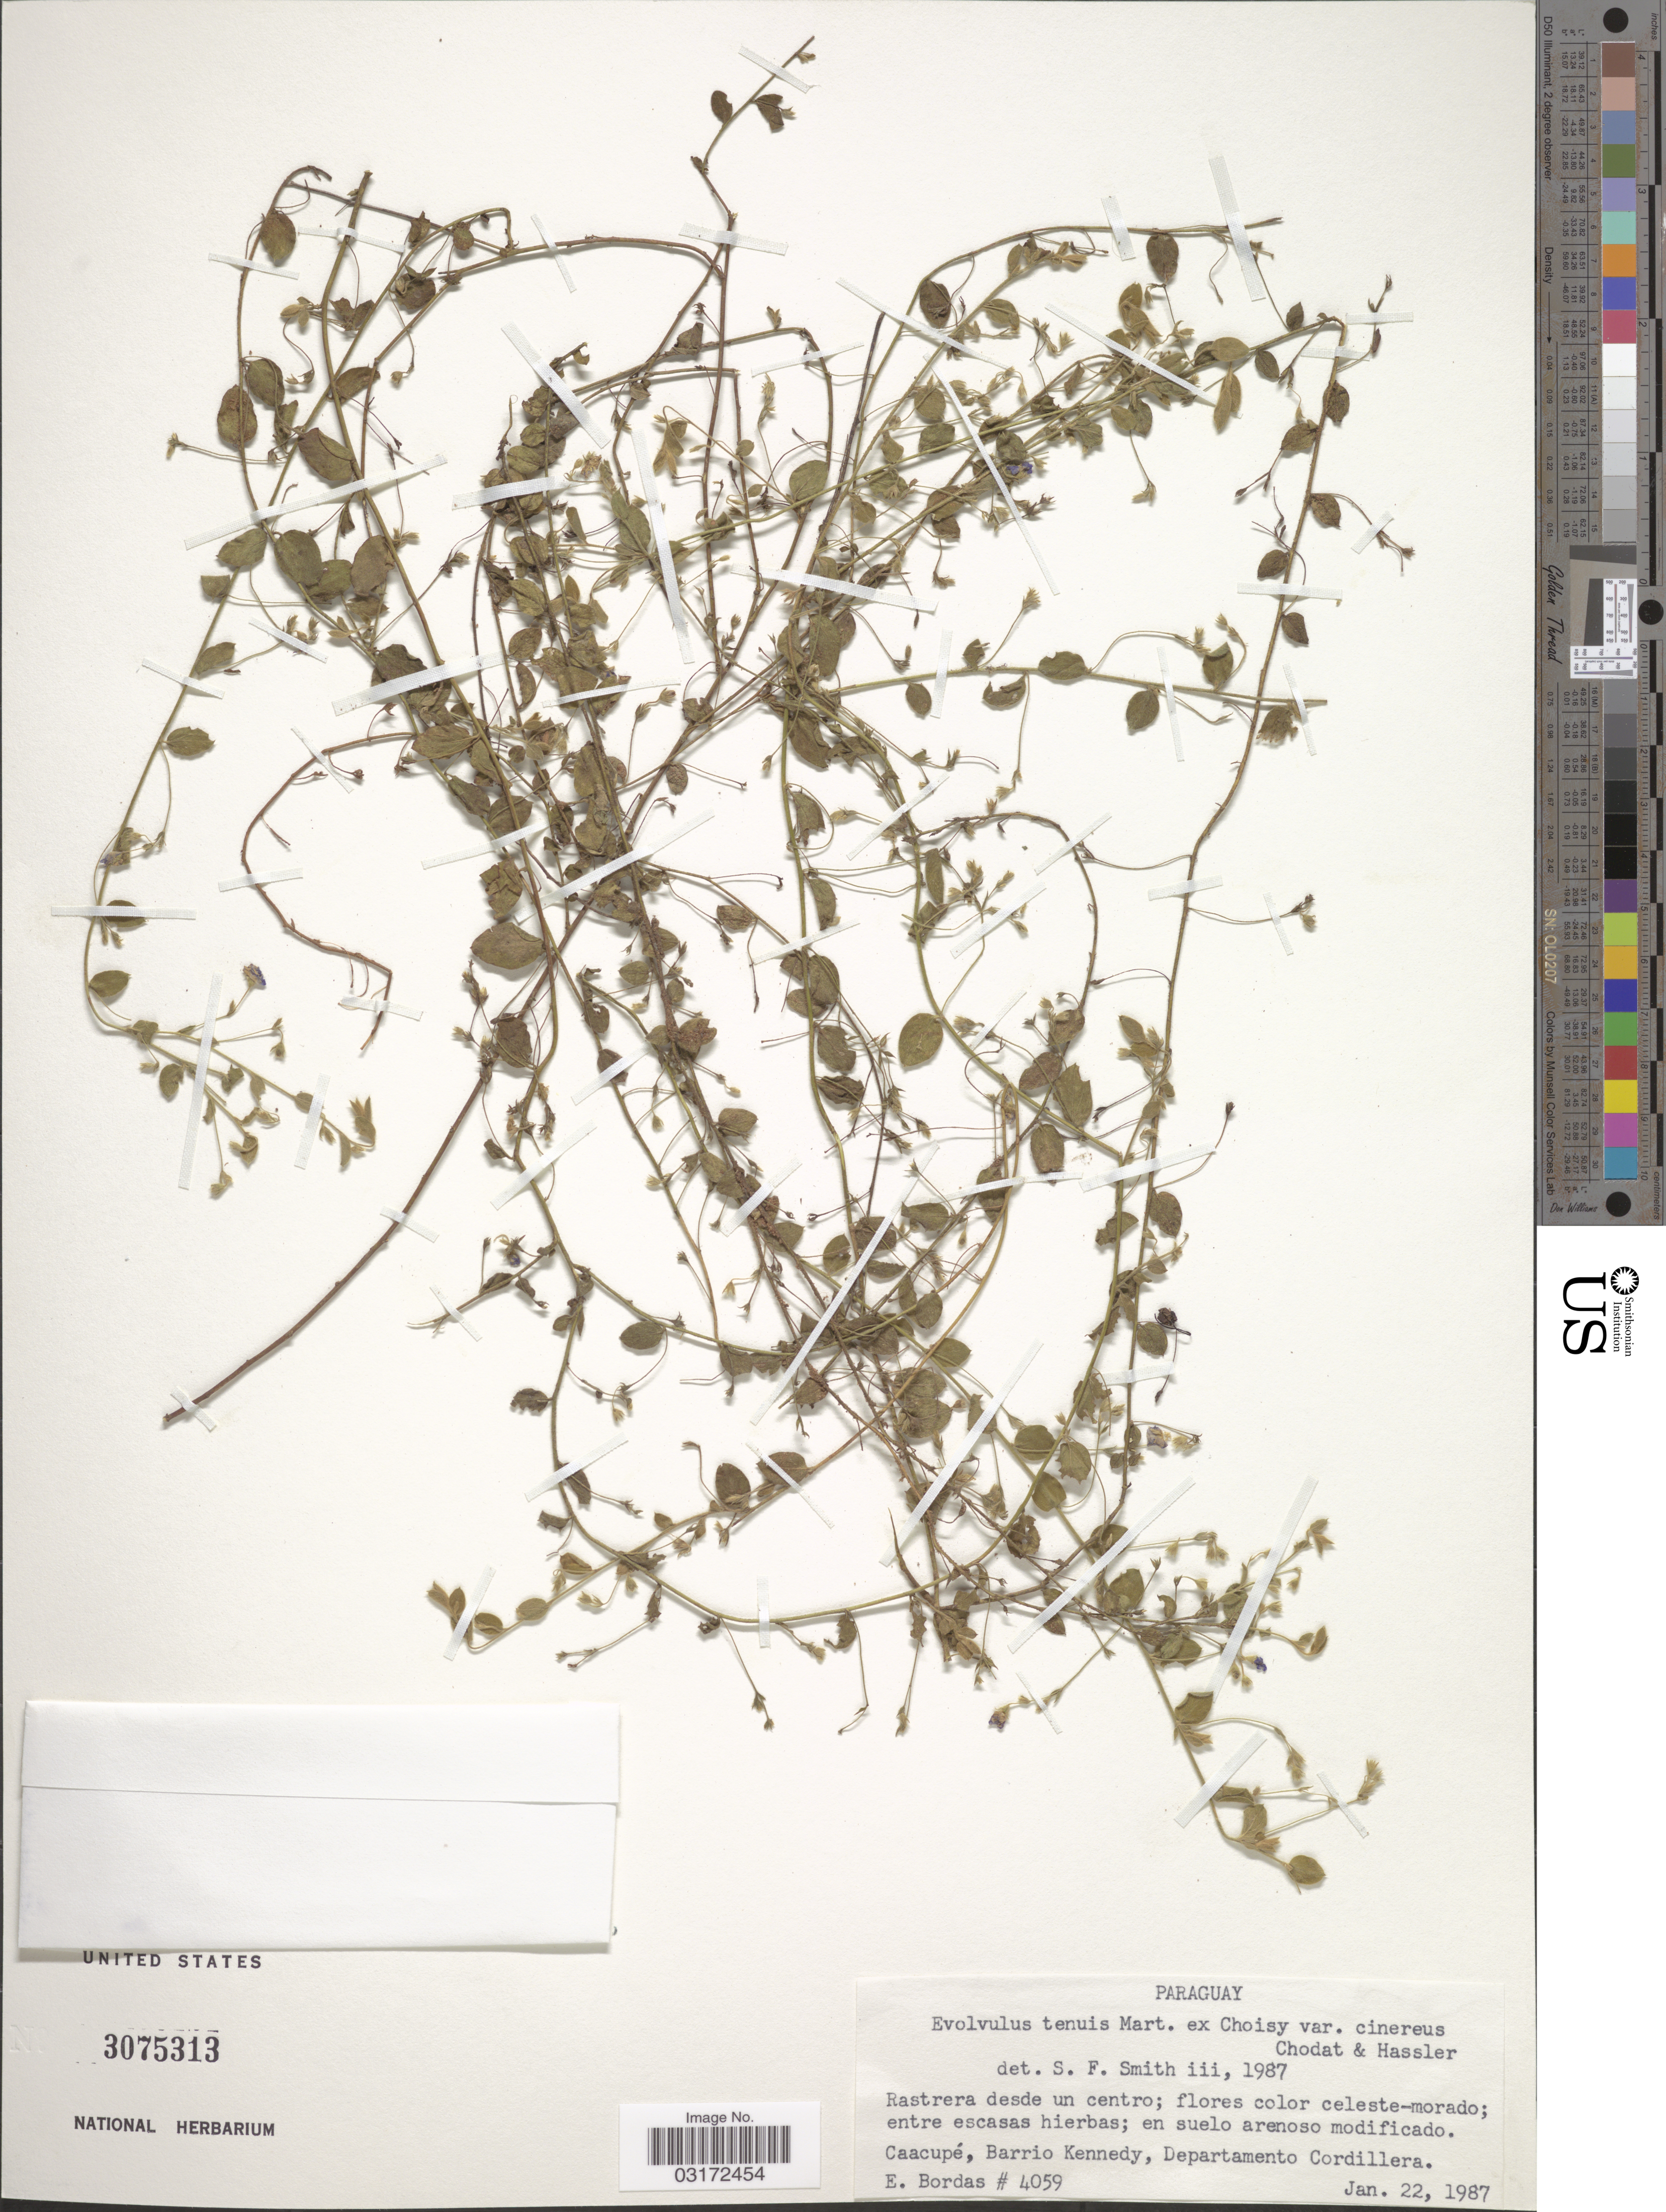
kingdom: Plantae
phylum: Tracheophyta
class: Magnoliopsida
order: Solanales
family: Convolvulaceae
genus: Evolvulus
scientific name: Evolvulus tenuis var. cinereus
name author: Chodat & Hassl.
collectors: E. Bordas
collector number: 4059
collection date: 1987-01-22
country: Paraguay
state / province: Cordillera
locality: Caacupé, Barrio Kennedy, Departamento Cordillera.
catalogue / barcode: US 3075313